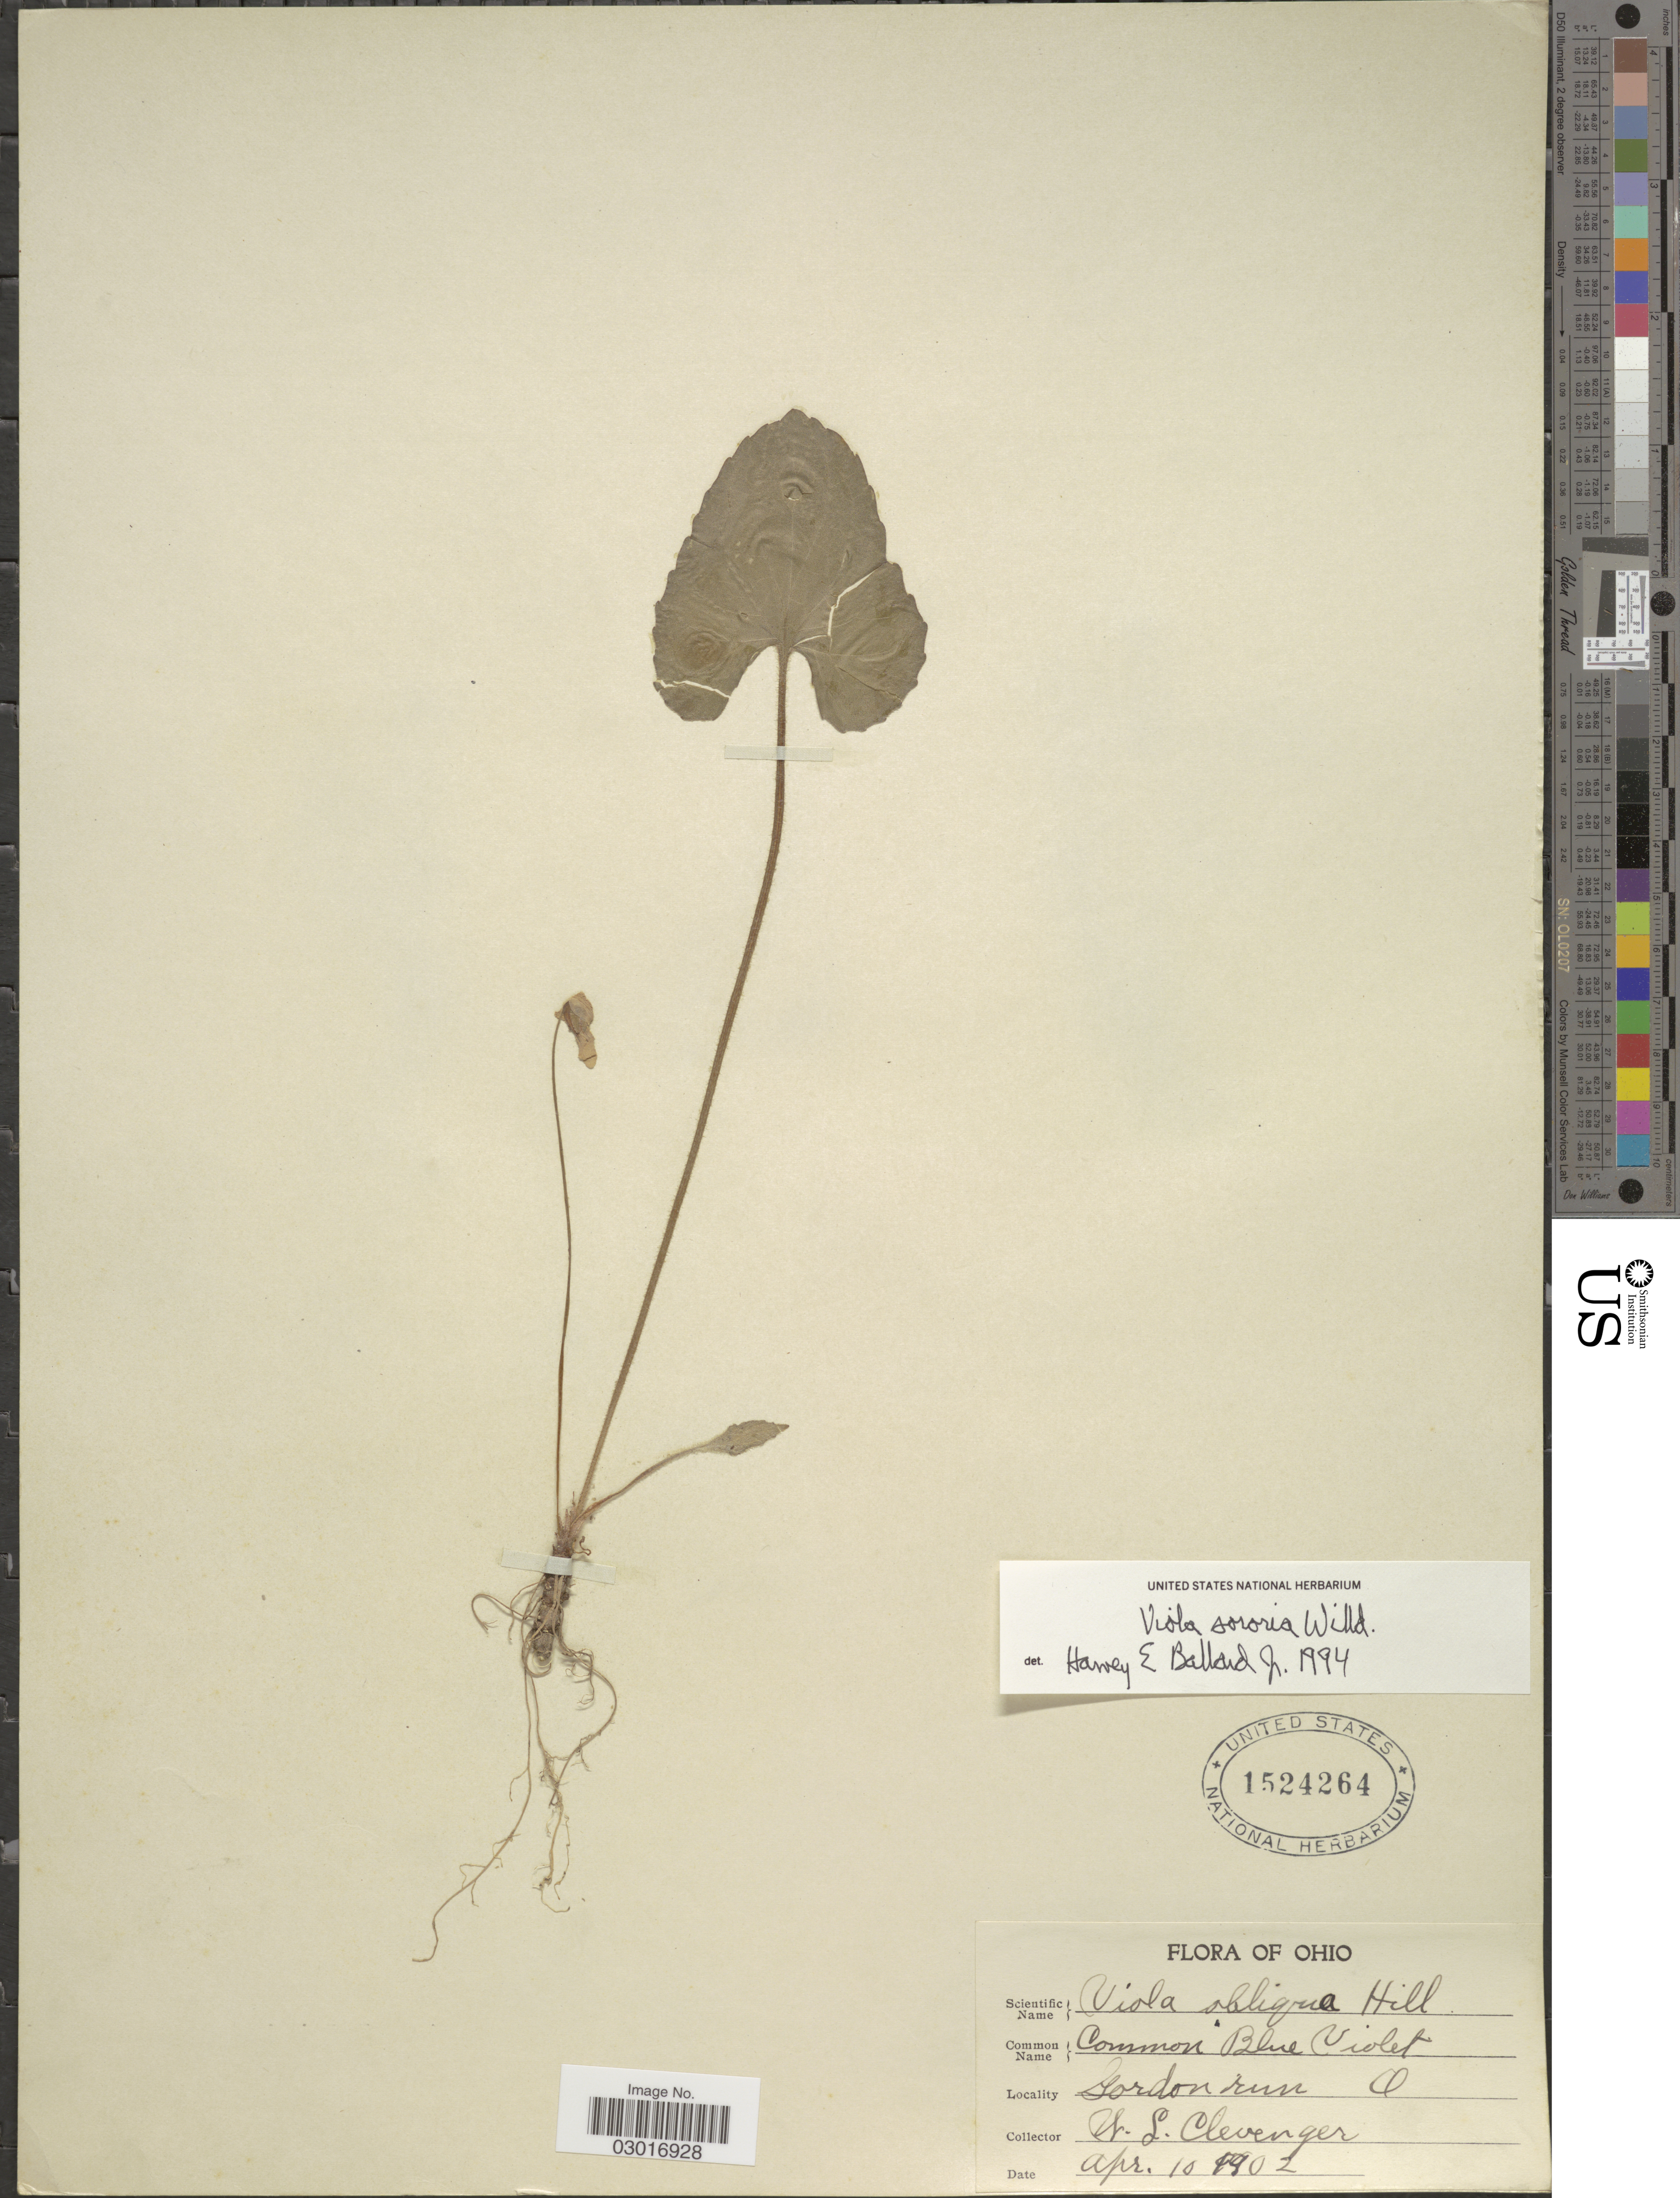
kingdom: Plantae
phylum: Tracheophyta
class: Magnoliopsida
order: Malpighiales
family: Violaceae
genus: Viola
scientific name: Viola sororia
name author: Willd.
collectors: W. Clevenger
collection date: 1902-04-10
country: United States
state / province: Ohio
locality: Gordon run.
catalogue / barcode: US 1524264